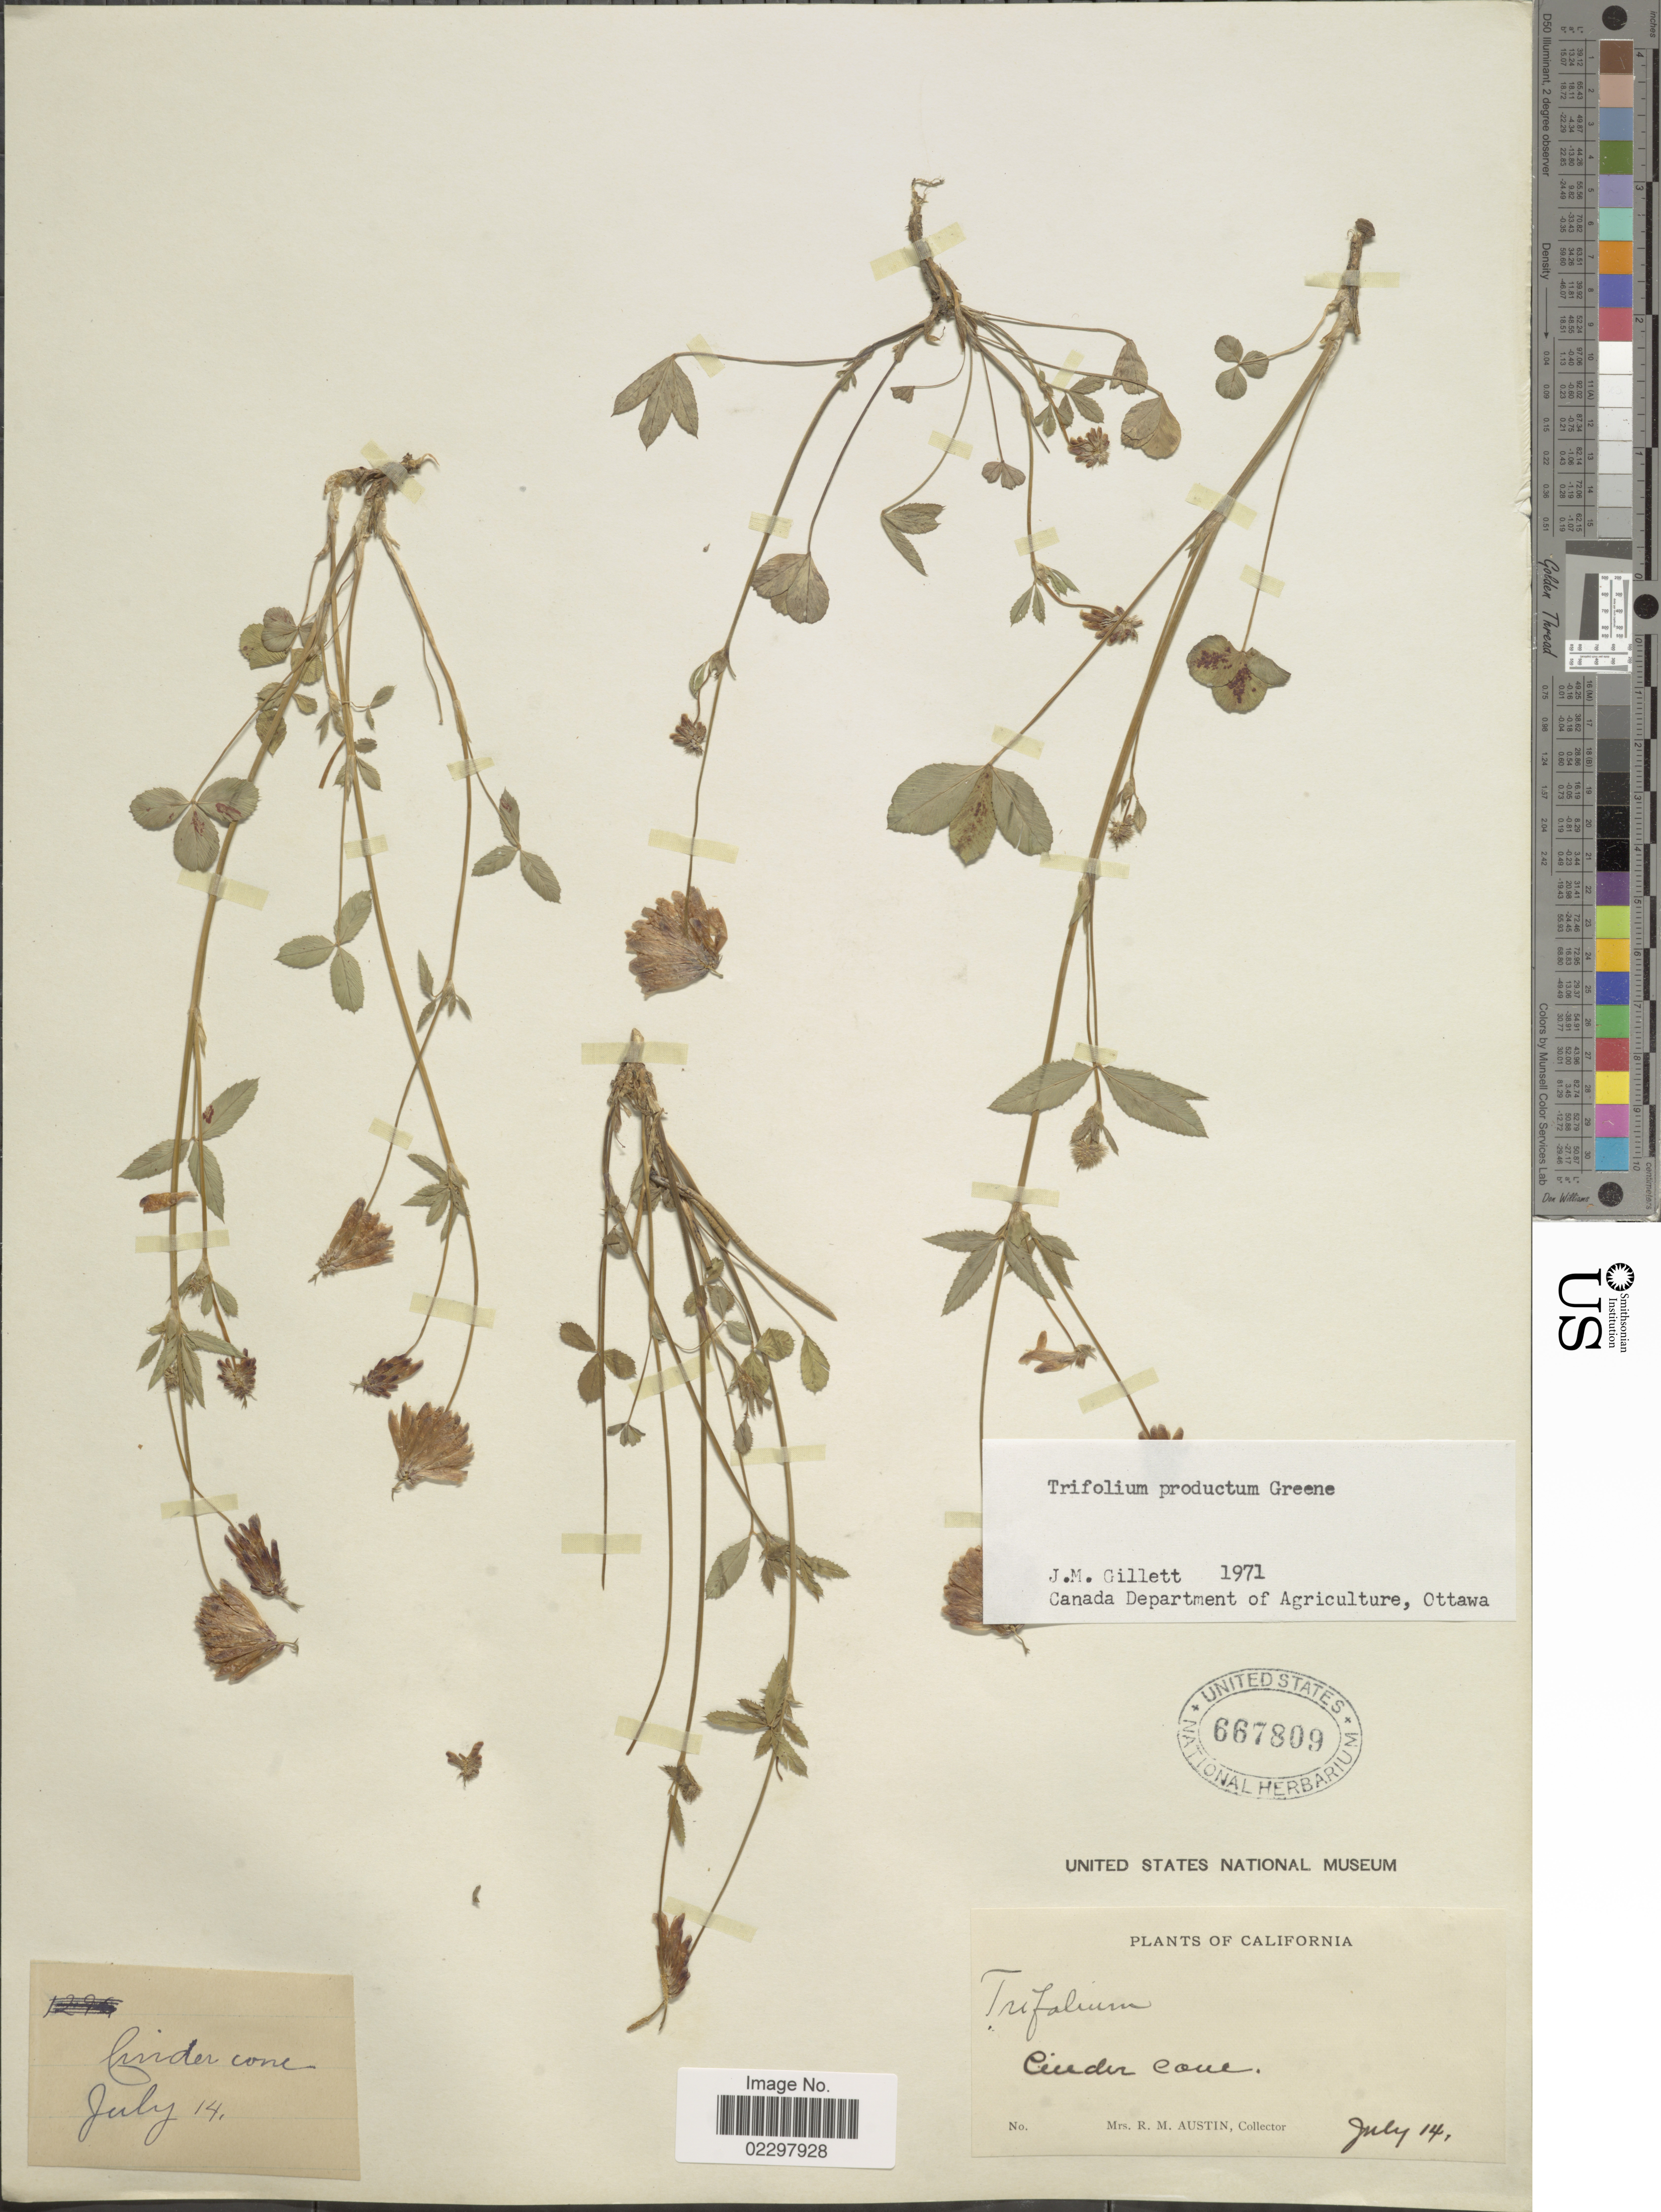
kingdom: Plantae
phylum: Tracheophyta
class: Magnoliopsida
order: Fabales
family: Fabaceae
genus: Trifolium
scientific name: Trifolium productum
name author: Greene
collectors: R. Austin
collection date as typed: Transcribed d/m/y: /7/14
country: United States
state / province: California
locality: Cinder Cone.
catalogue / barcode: US 667809